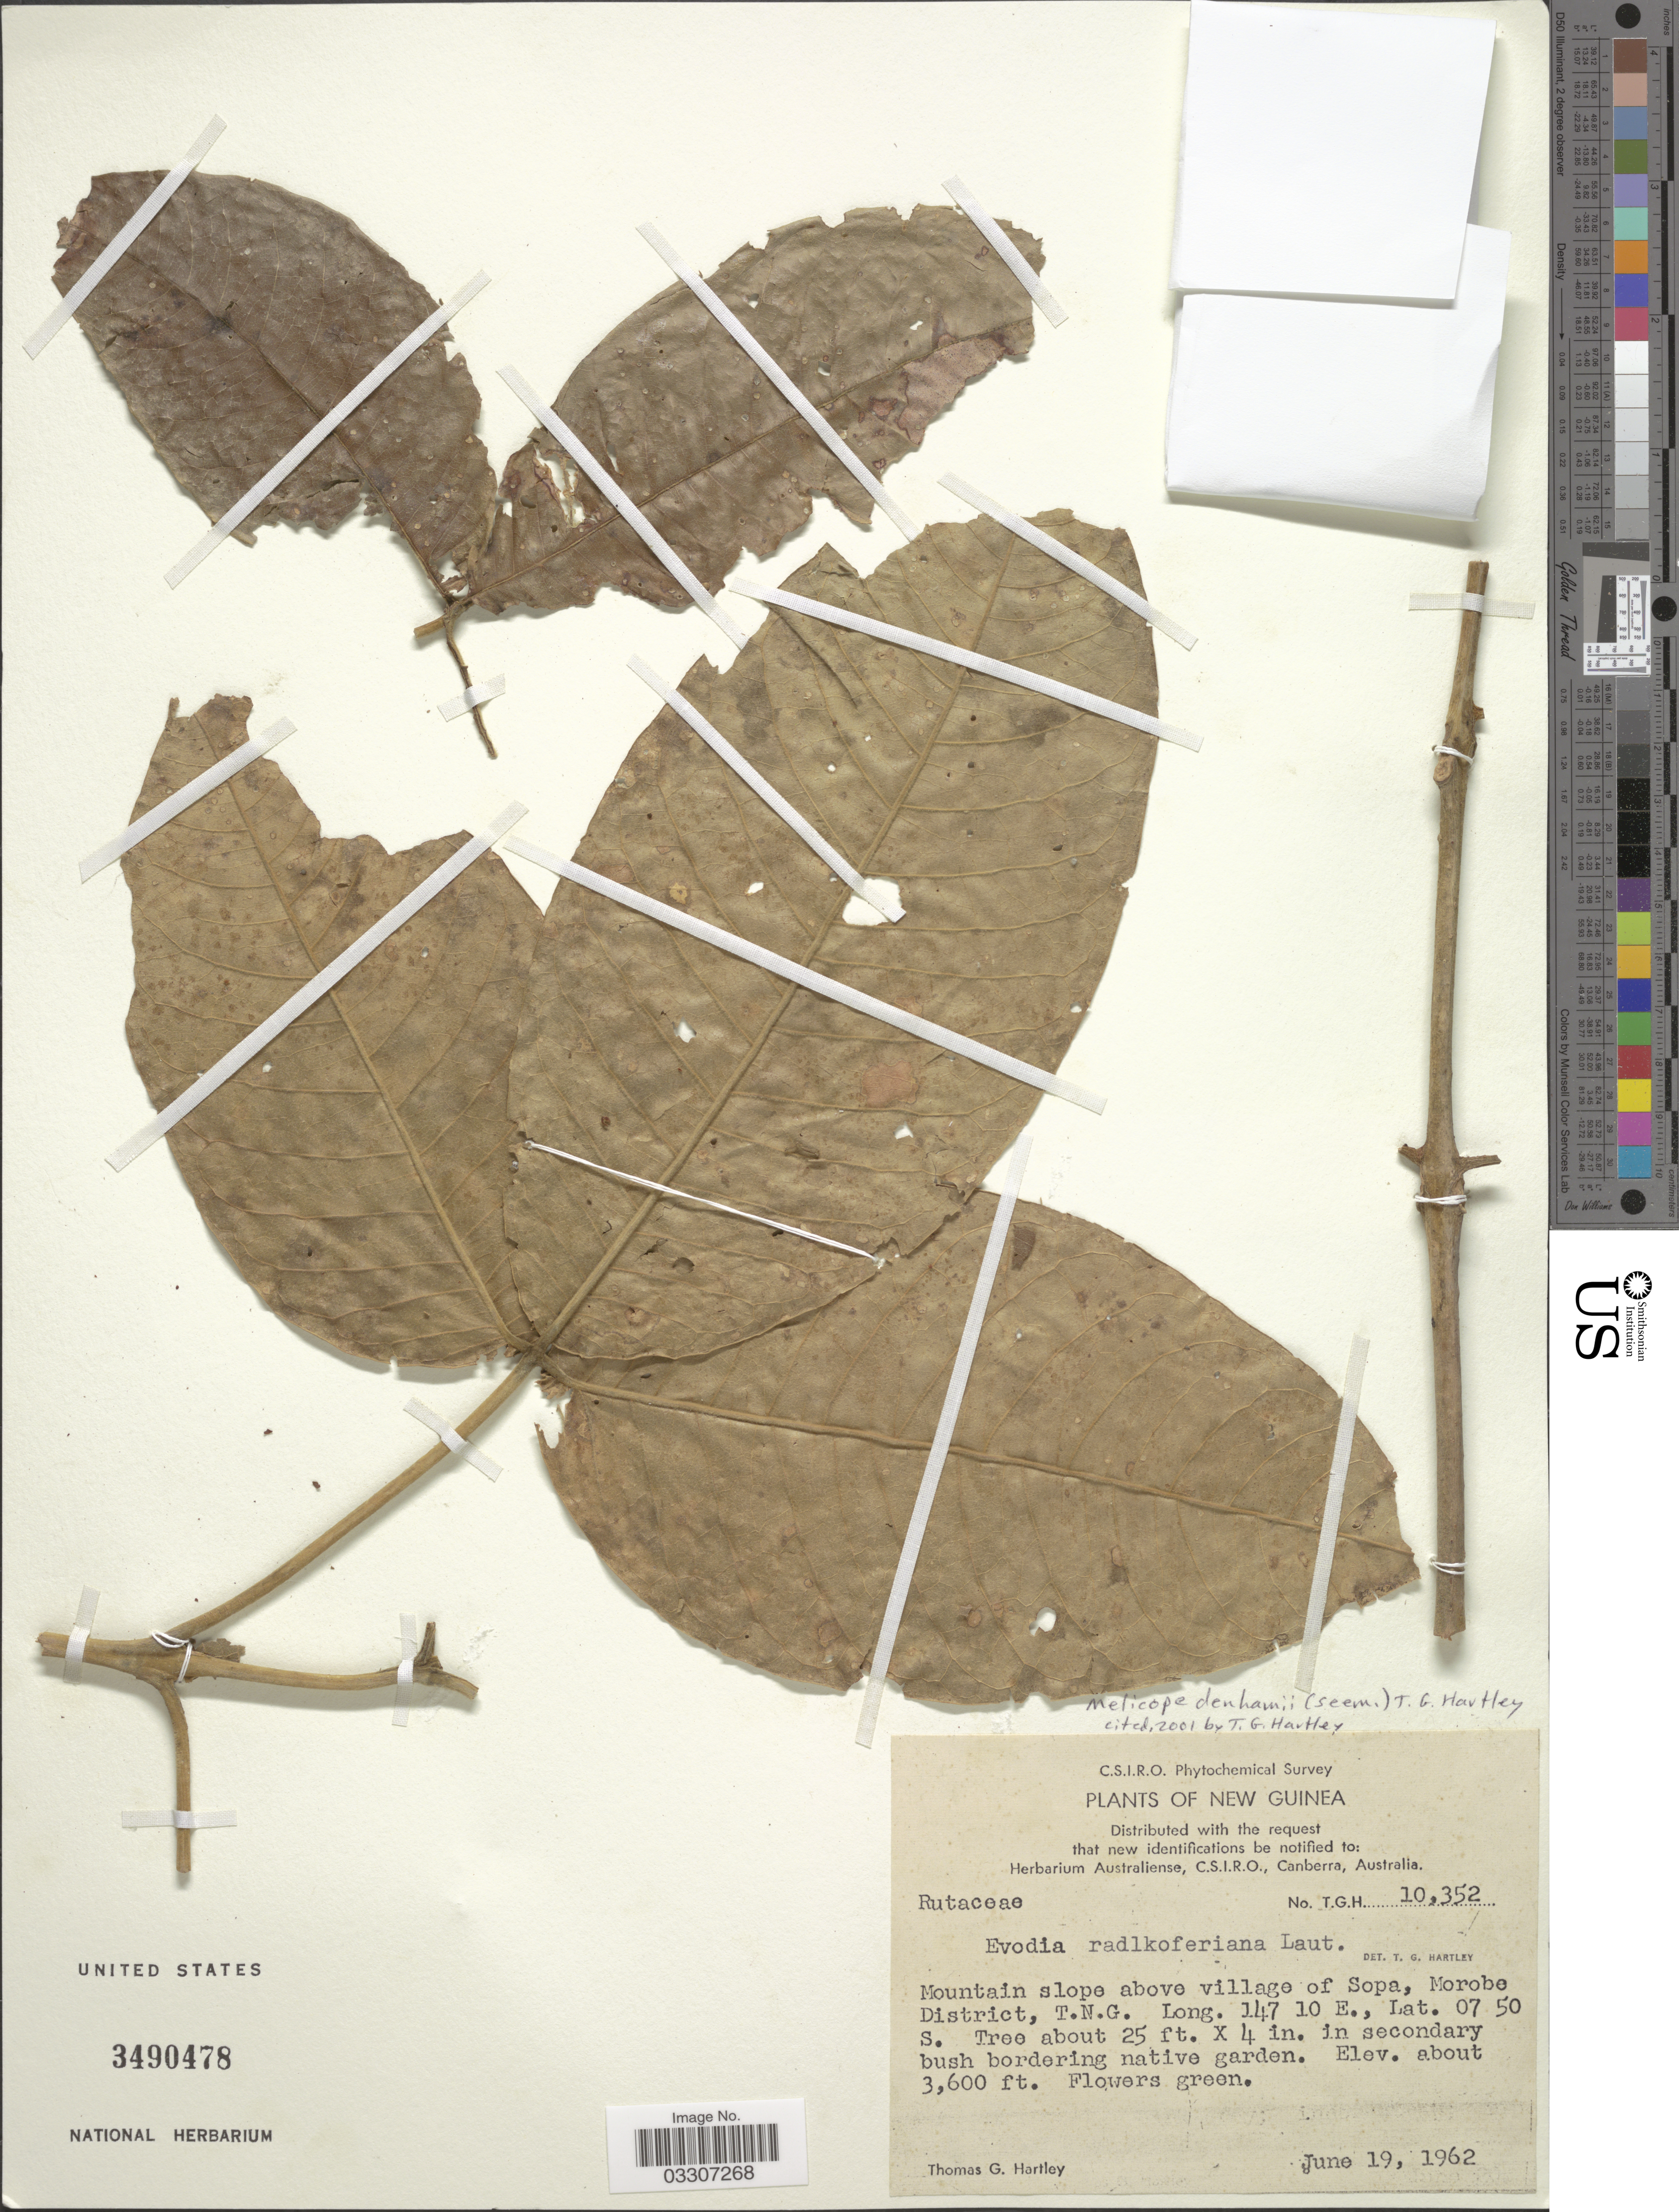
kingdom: Plantae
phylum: Tracheophyta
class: Magnoliopsida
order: Sapindales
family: Rutaceae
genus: Melicope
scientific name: Melicope denhamii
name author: (Seem.) T.G. Hartley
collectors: T. G. Hartley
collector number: T.G.H.10352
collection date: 1962-06-19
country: Papua New Guinea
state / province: Morobe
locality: New Guinea. Mountain slope above village of Sopa, Morobe District, T. N. G.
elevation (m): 1097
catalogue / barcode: US 3490478